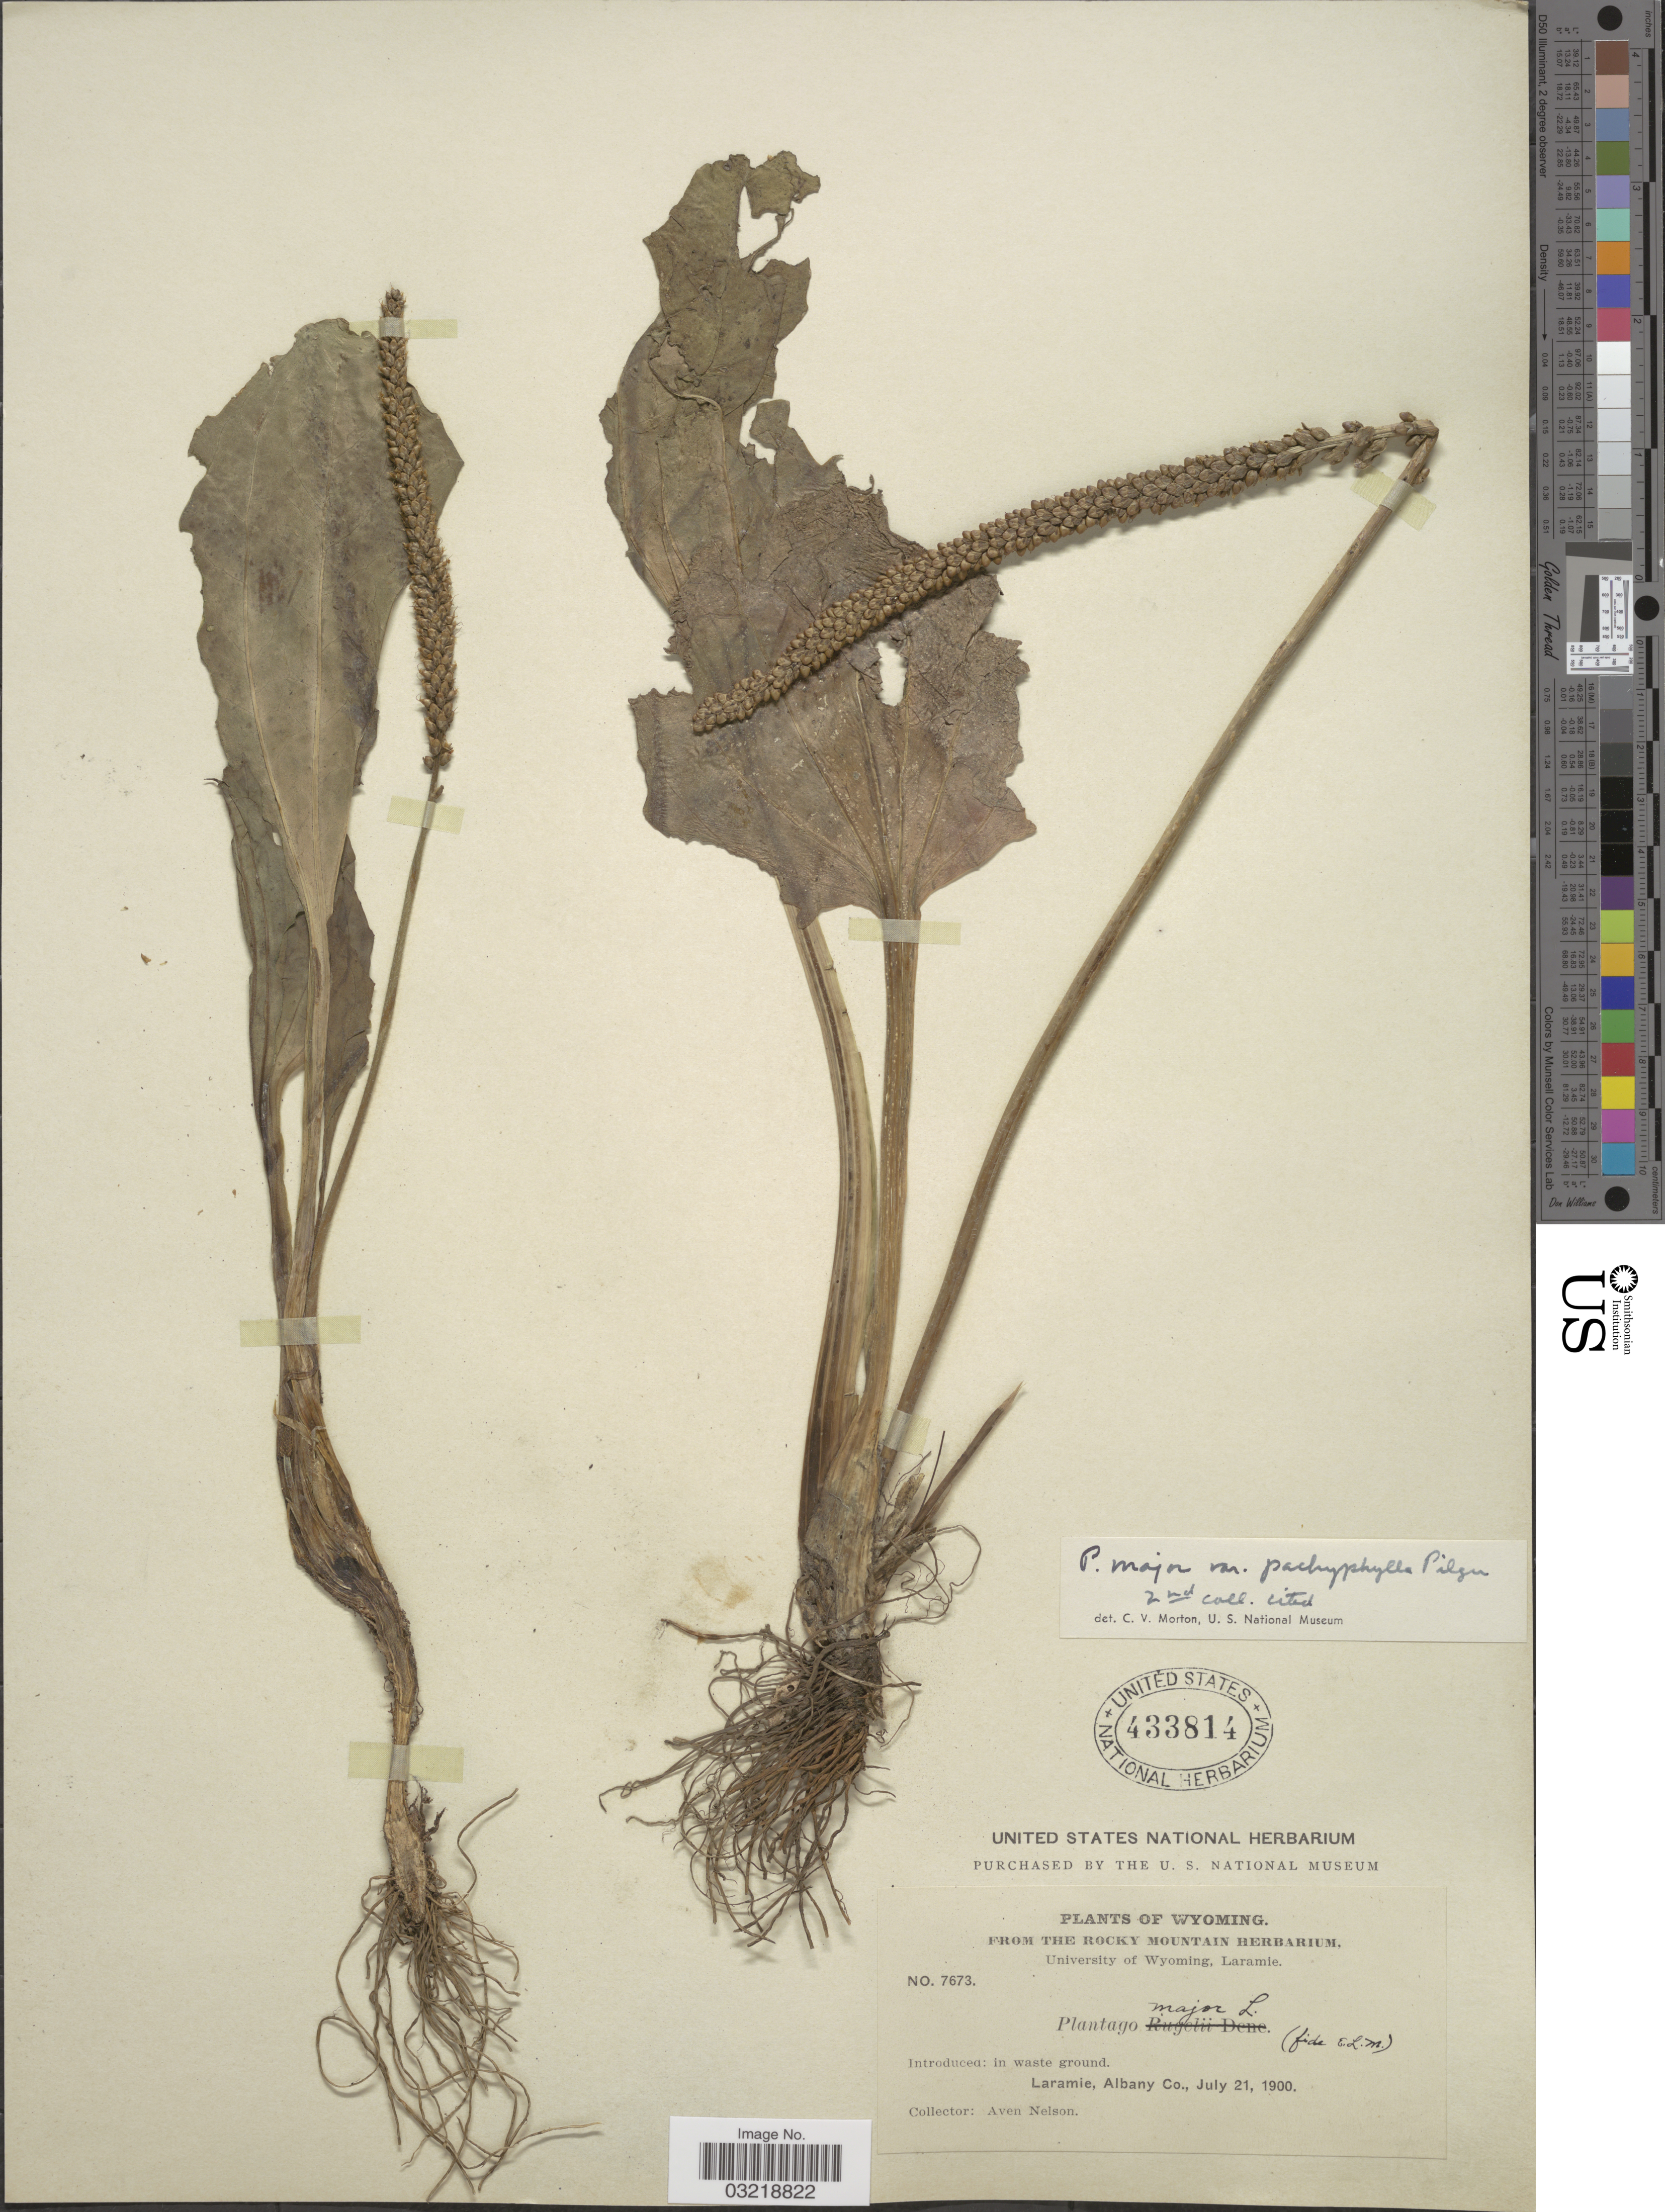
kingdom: Plantae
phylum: Tracheophyta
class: Magnoliopsida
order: Lamiales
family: Plantaginaceae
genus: Plantago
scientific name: Plantago major var. pachyphylla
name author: Pilg.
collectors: A. Nelson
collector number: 7673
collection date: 1900-07-21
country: United States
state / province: Wyoming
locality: Laramie, Albany Co.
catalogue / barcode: US 433814